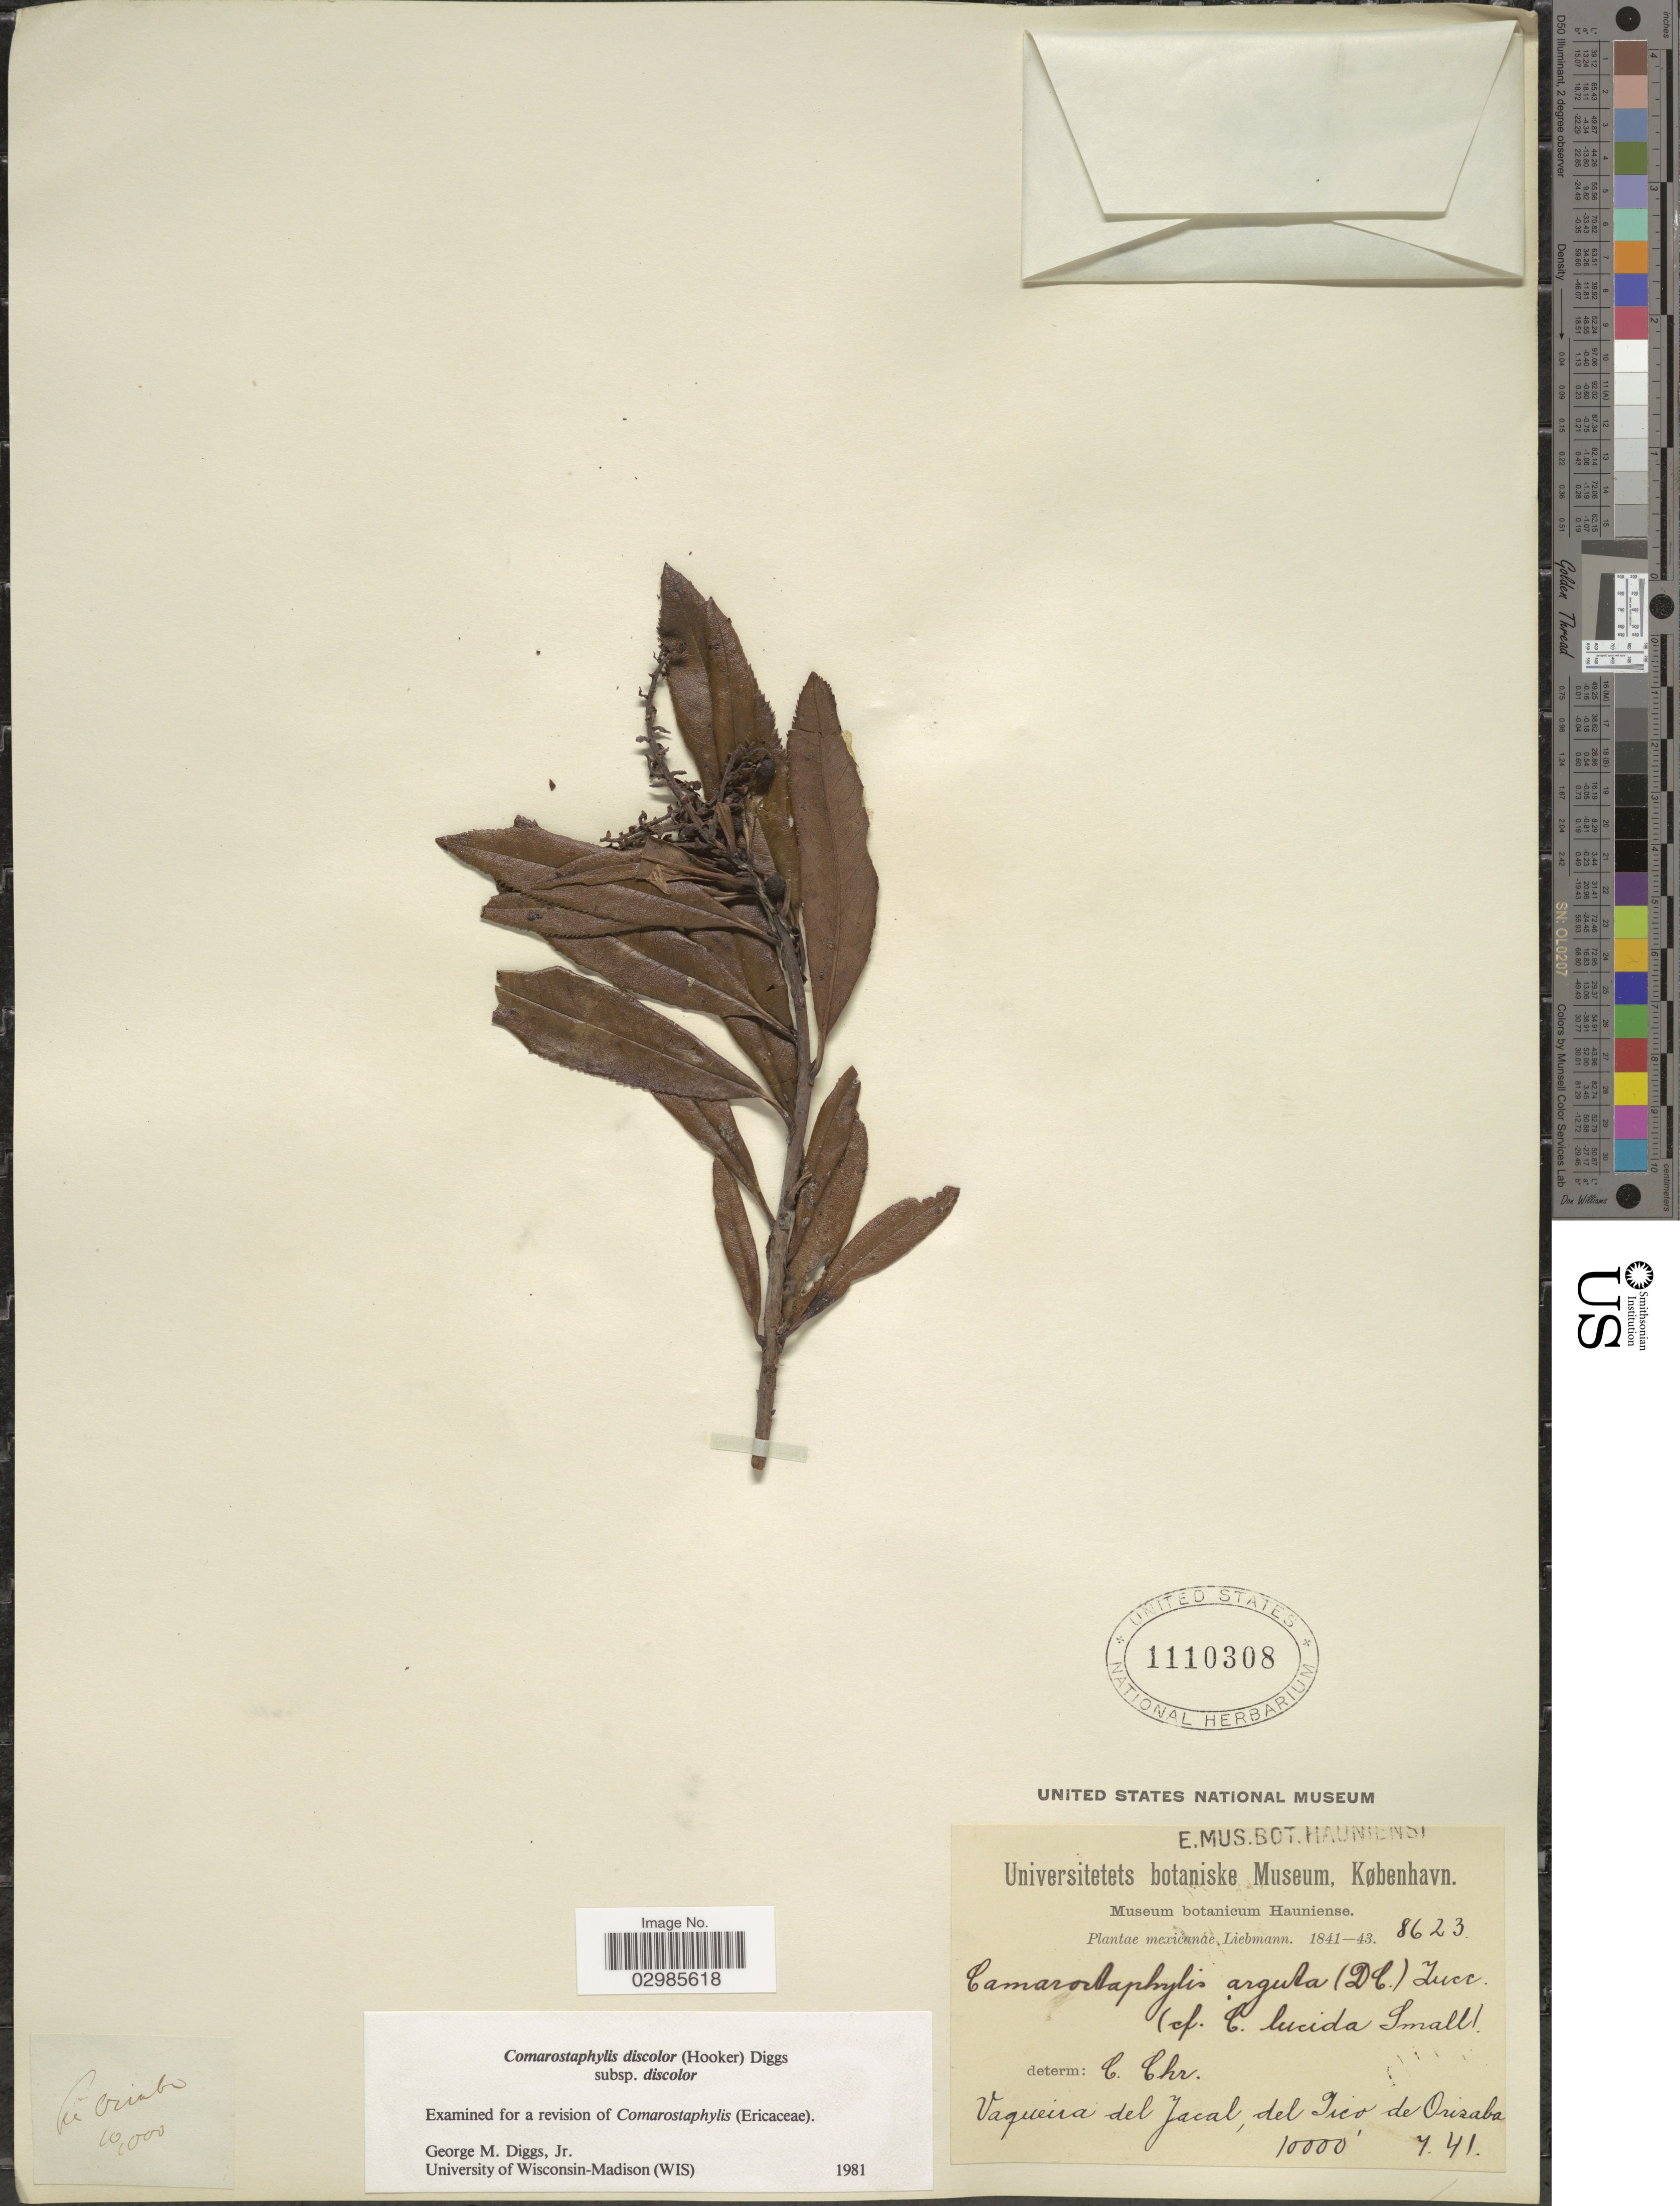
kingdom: Plantae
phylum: Tracheophyta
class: Magnoliopsida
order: Ericales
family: Ericaceae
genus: Comarostaphylis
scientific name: Comarostaphylis discolor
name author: (Hook.) Diggs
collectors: Liebmann, --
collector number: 8623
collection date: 1841-07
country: Mexico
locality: Vaqueira del Jacal, del Pico de Orizaba.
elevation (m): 3048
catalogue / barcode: US 1110308